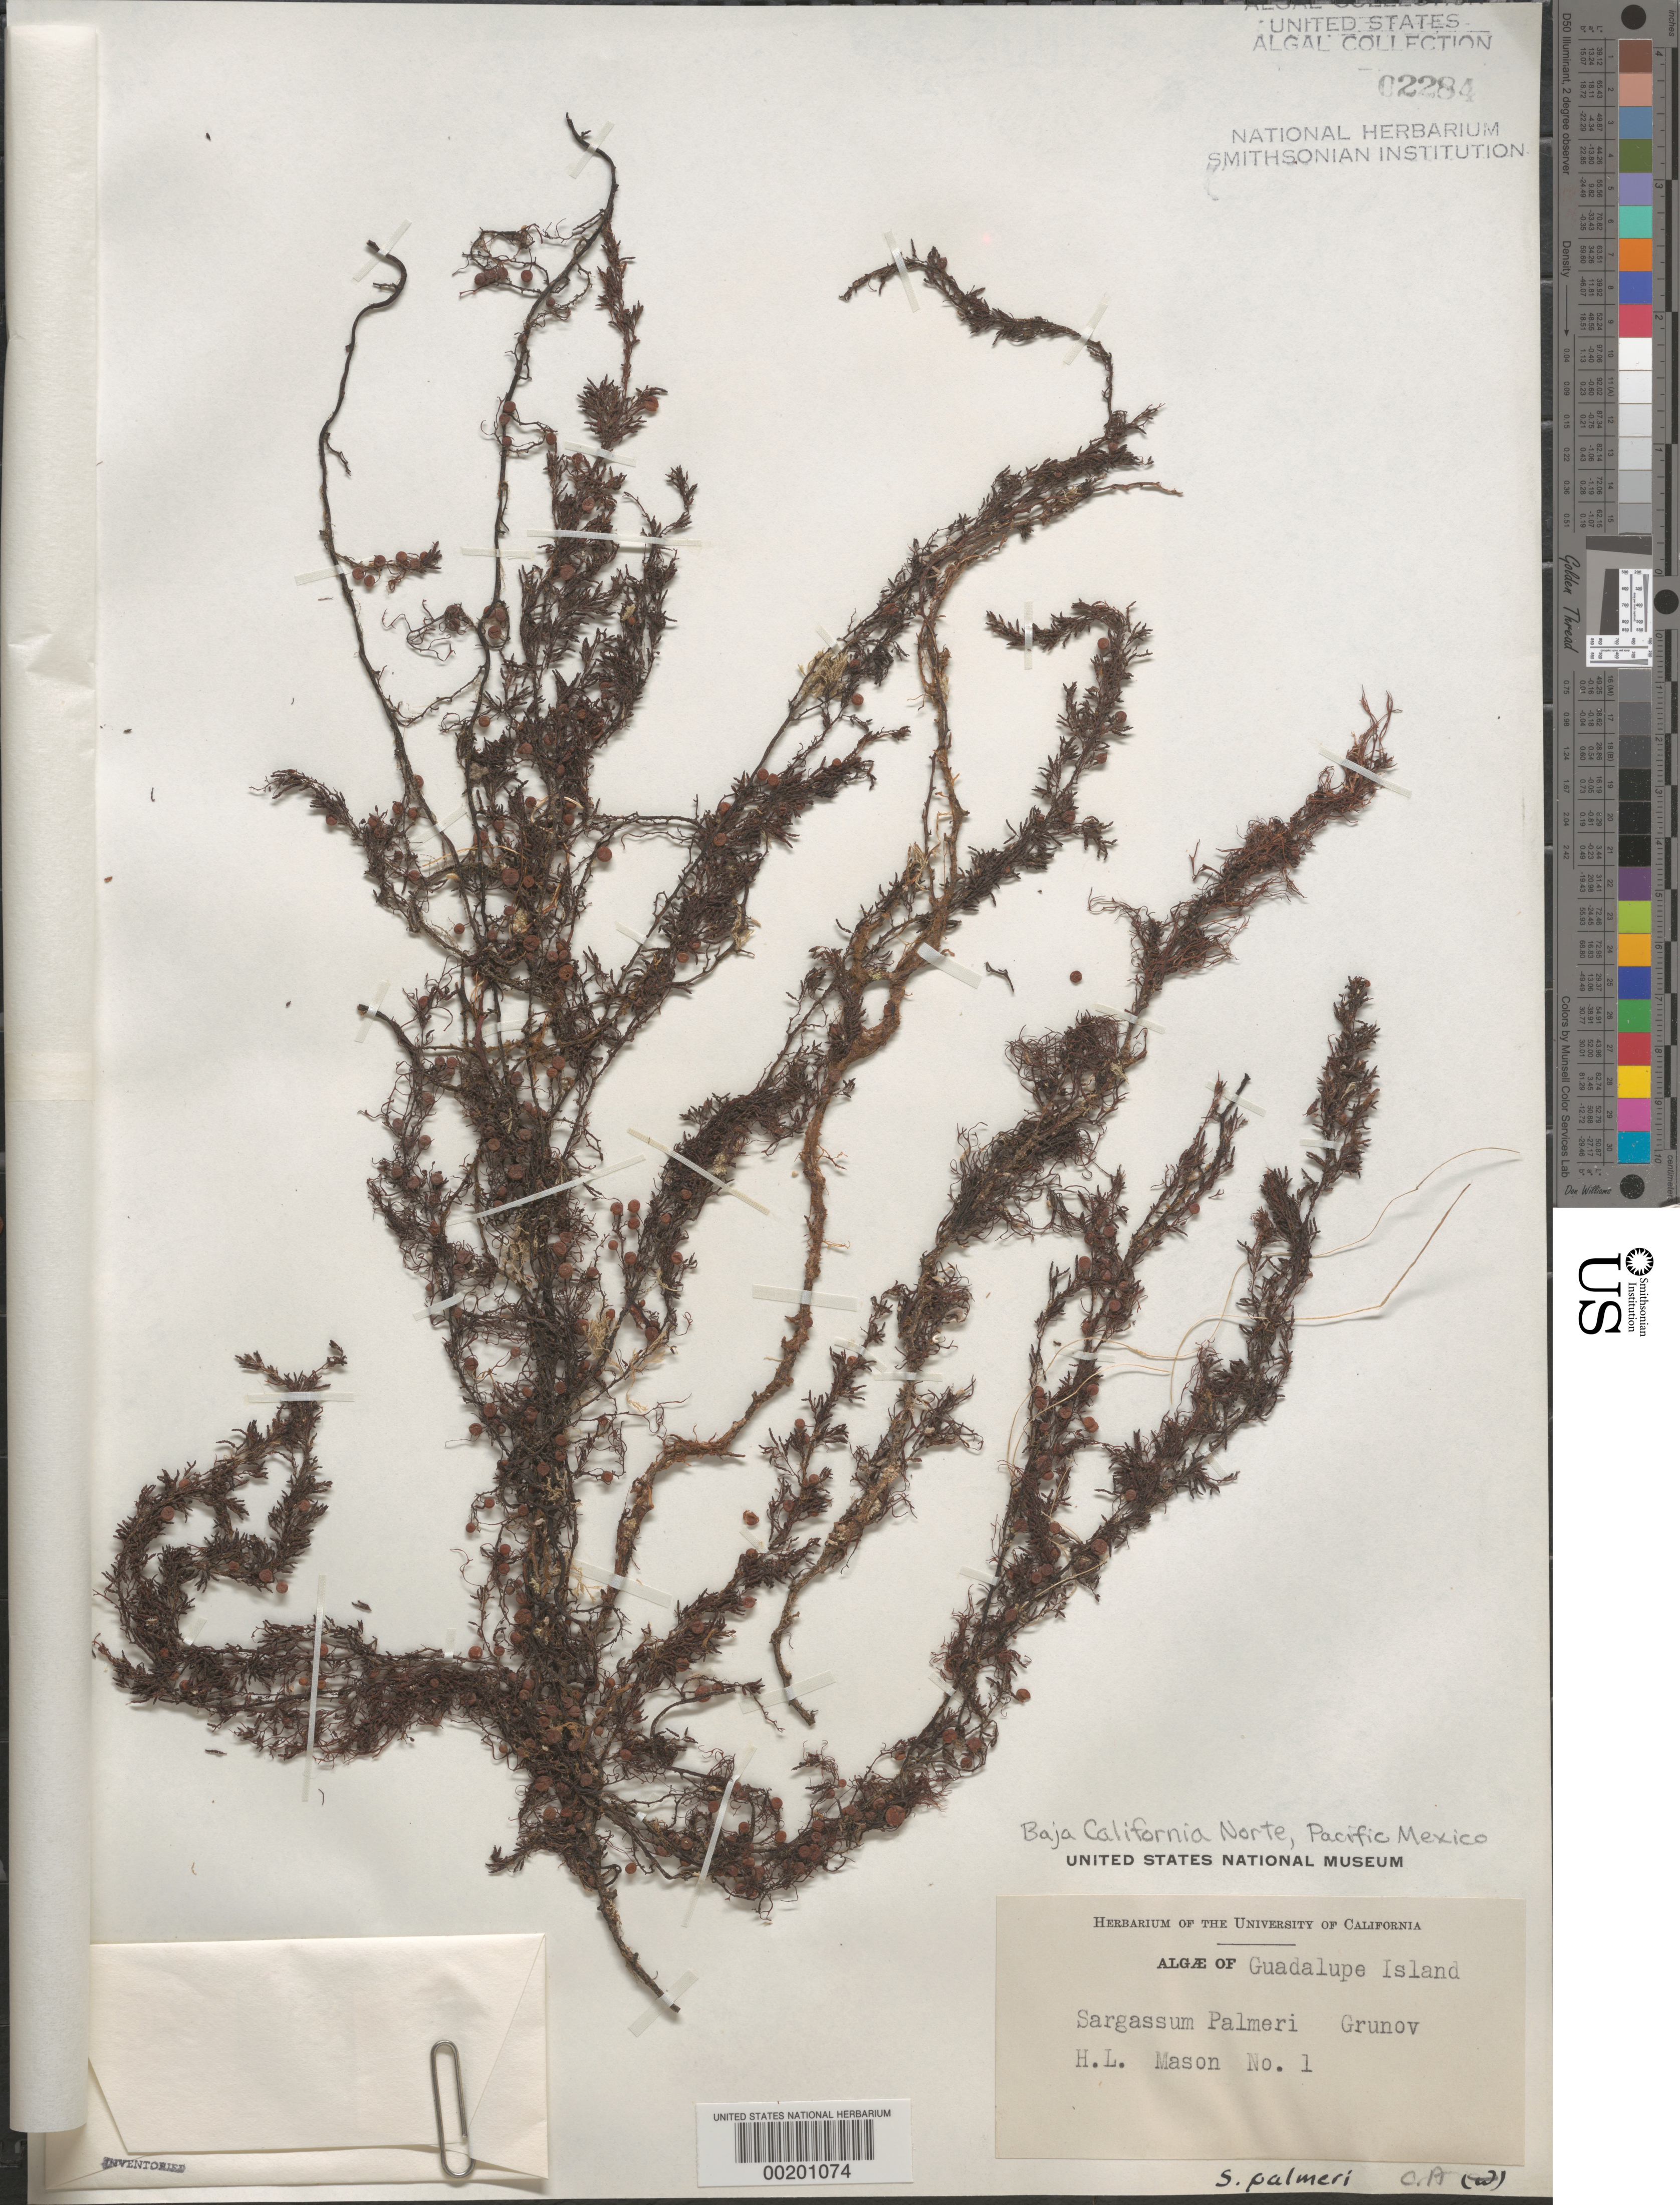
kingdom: Chromista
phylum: Ochrophyta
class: Phaeophyceae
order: Fucales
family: Sargassaceae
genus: Sargassum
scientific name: Sargassum palmeri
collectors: H. L. Mason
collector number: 1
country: Mexico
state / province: Baja California Norte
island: Isla Guadalupe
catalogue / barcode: US 2284